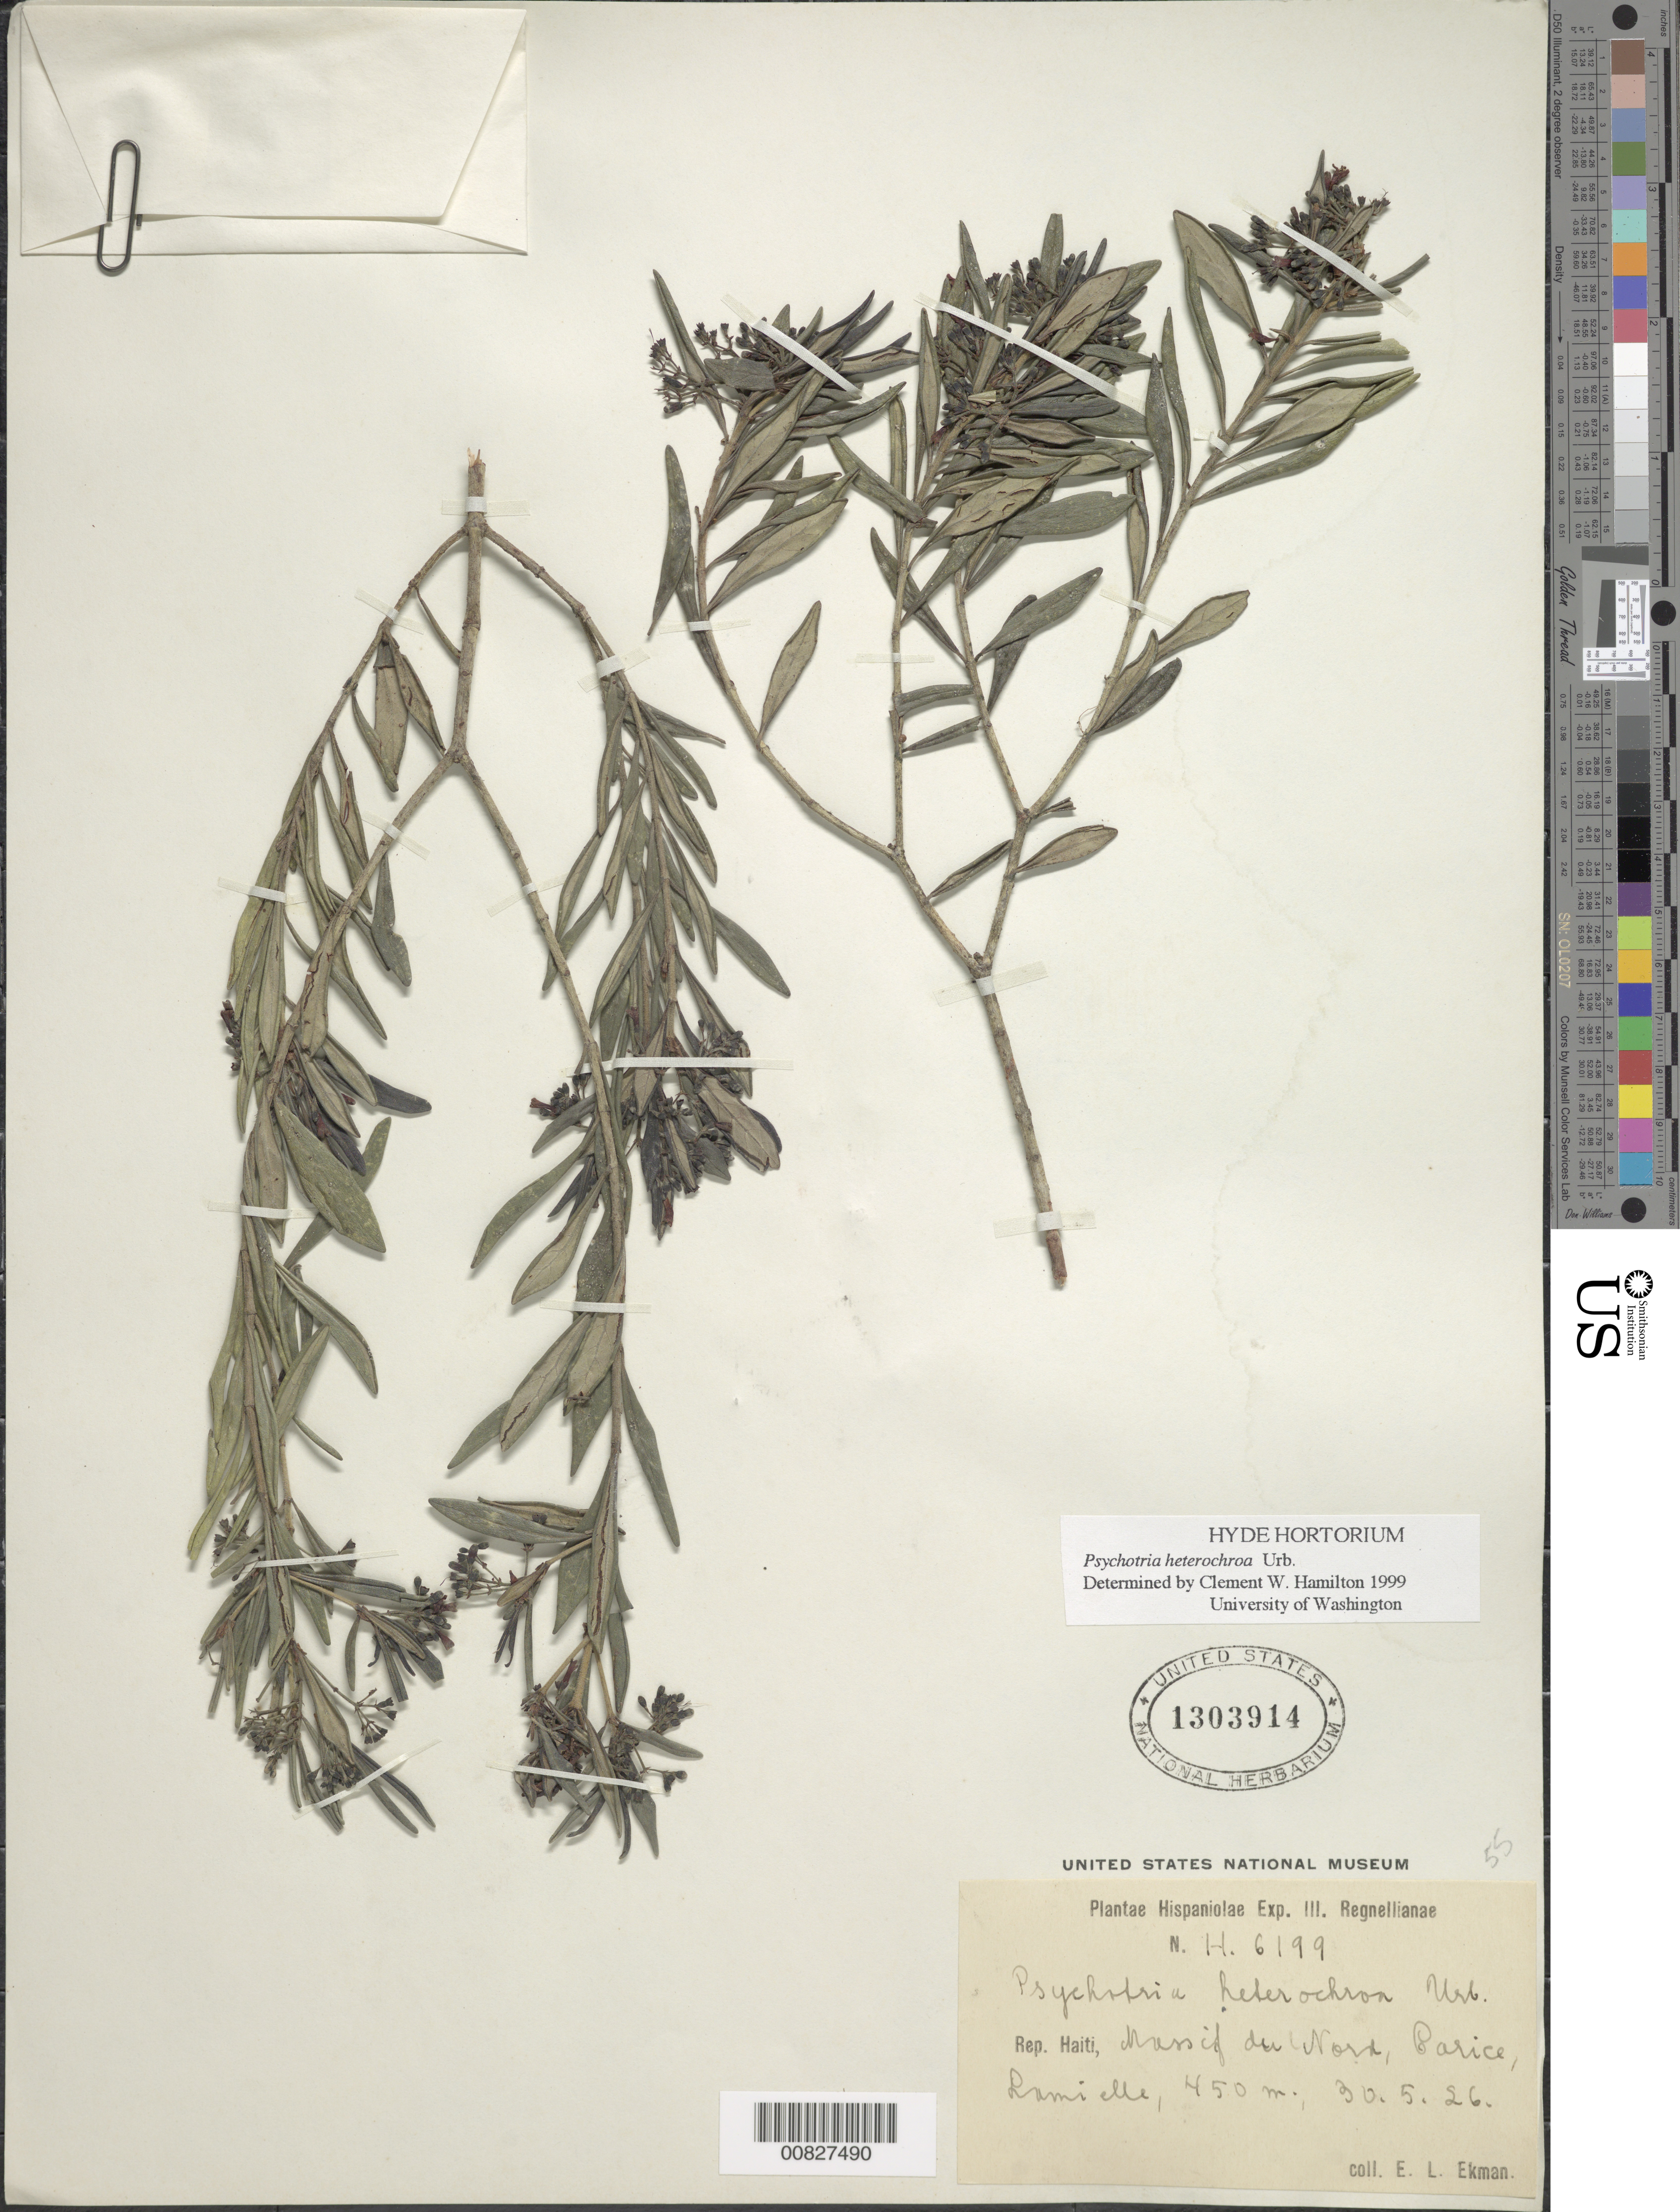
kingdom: Plantae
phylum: Tracheophyta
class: Magnoliopsida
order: Gentianales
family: Rubiaceae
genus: Psychotria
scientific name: Psychotria heterochroa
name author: Urb.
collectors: E. L. Ekman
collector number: H 6199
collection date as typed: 30 May 1926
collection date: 1926-05-30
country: Haiti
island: Hispaniola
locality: Massif du Nord, Carice, Lamielle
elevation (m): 450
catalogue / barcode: US 1303914